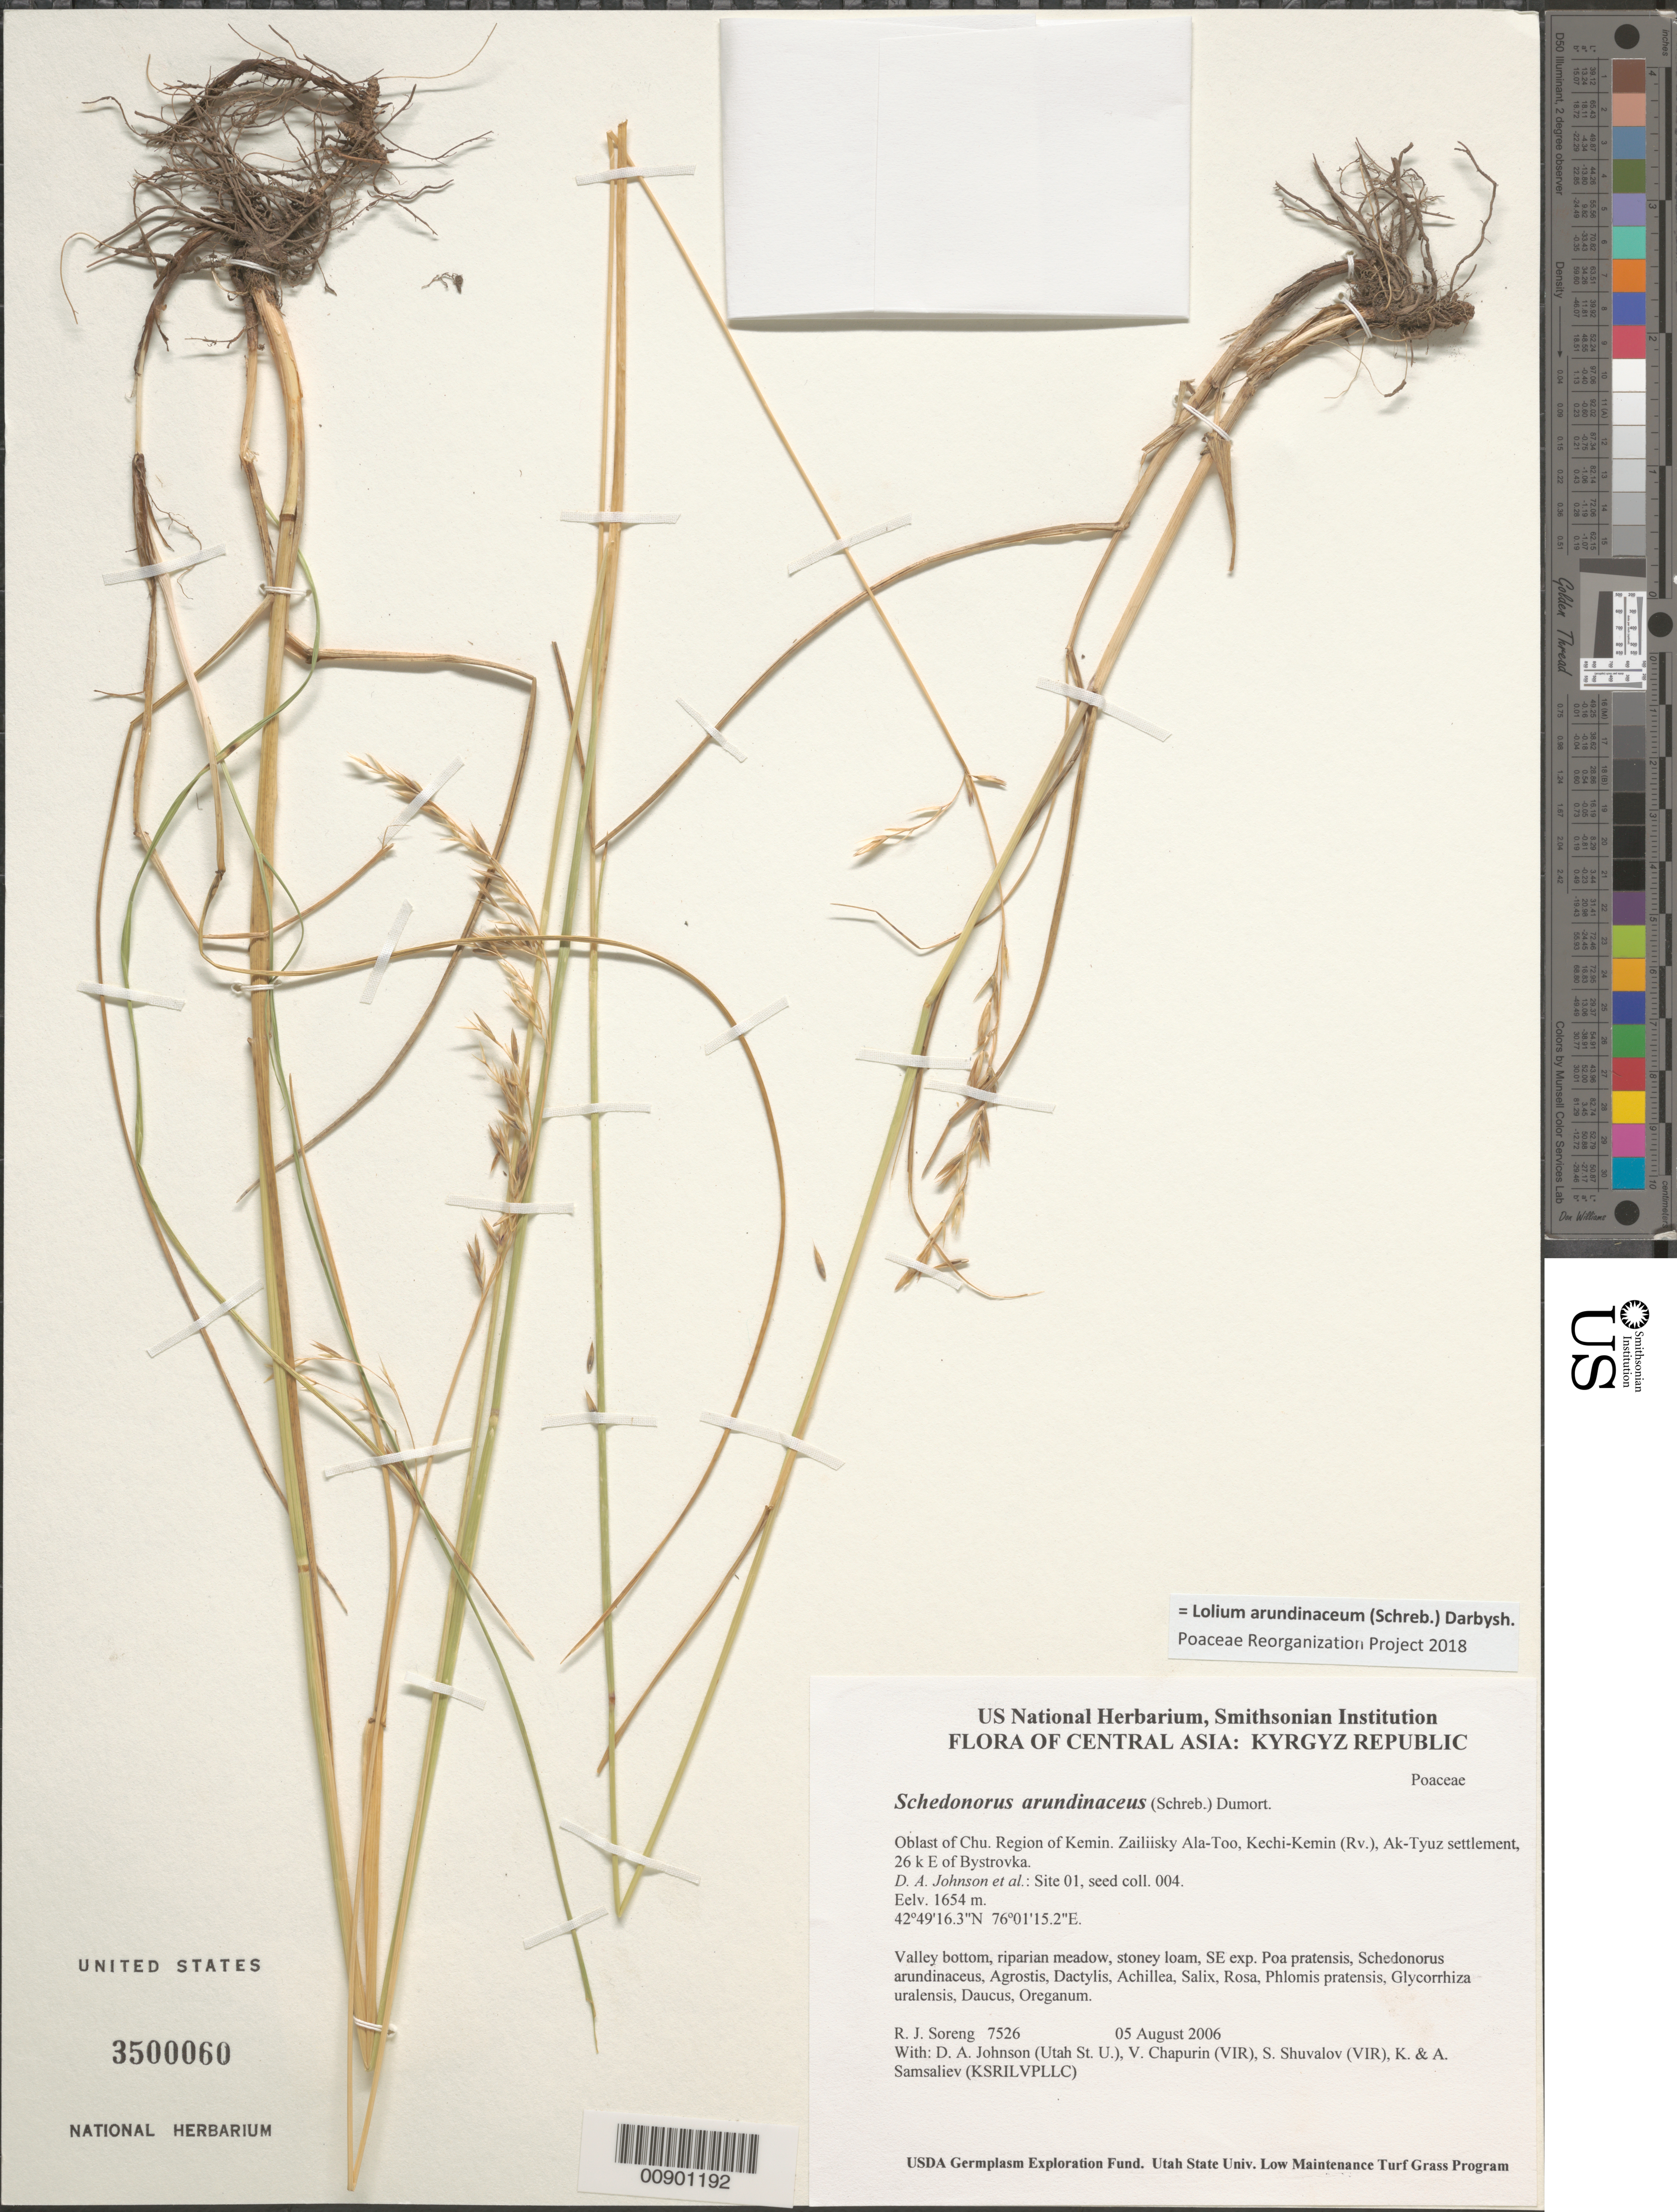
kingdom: Plantae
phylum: Tracheophyta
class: Liliopsida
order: Poales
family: Poaceae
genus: Lolium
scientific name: Lolium arundinaceum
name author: (Schreb.) Darbysh.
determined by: Poaceae Reorganization Project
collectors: R. J. Soreng, D. Johnson, S. Shuvalov, V. Chapurin, K. Samsaliev & A. Samsaliev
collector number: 7526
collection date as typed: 05 Aug 2006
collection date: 2006-08-05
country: Kyrgyzstan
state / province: Chu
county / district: Kemin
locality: Zailiisky Ala-Too, Kechi-Kemin (Rv.), Ak-Tyuz settlement, 26 km E of Bystrovka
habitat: Valley bottom, riparian meadow, stoney loam, SE exp.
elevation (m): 1654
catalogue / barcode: US 3500060